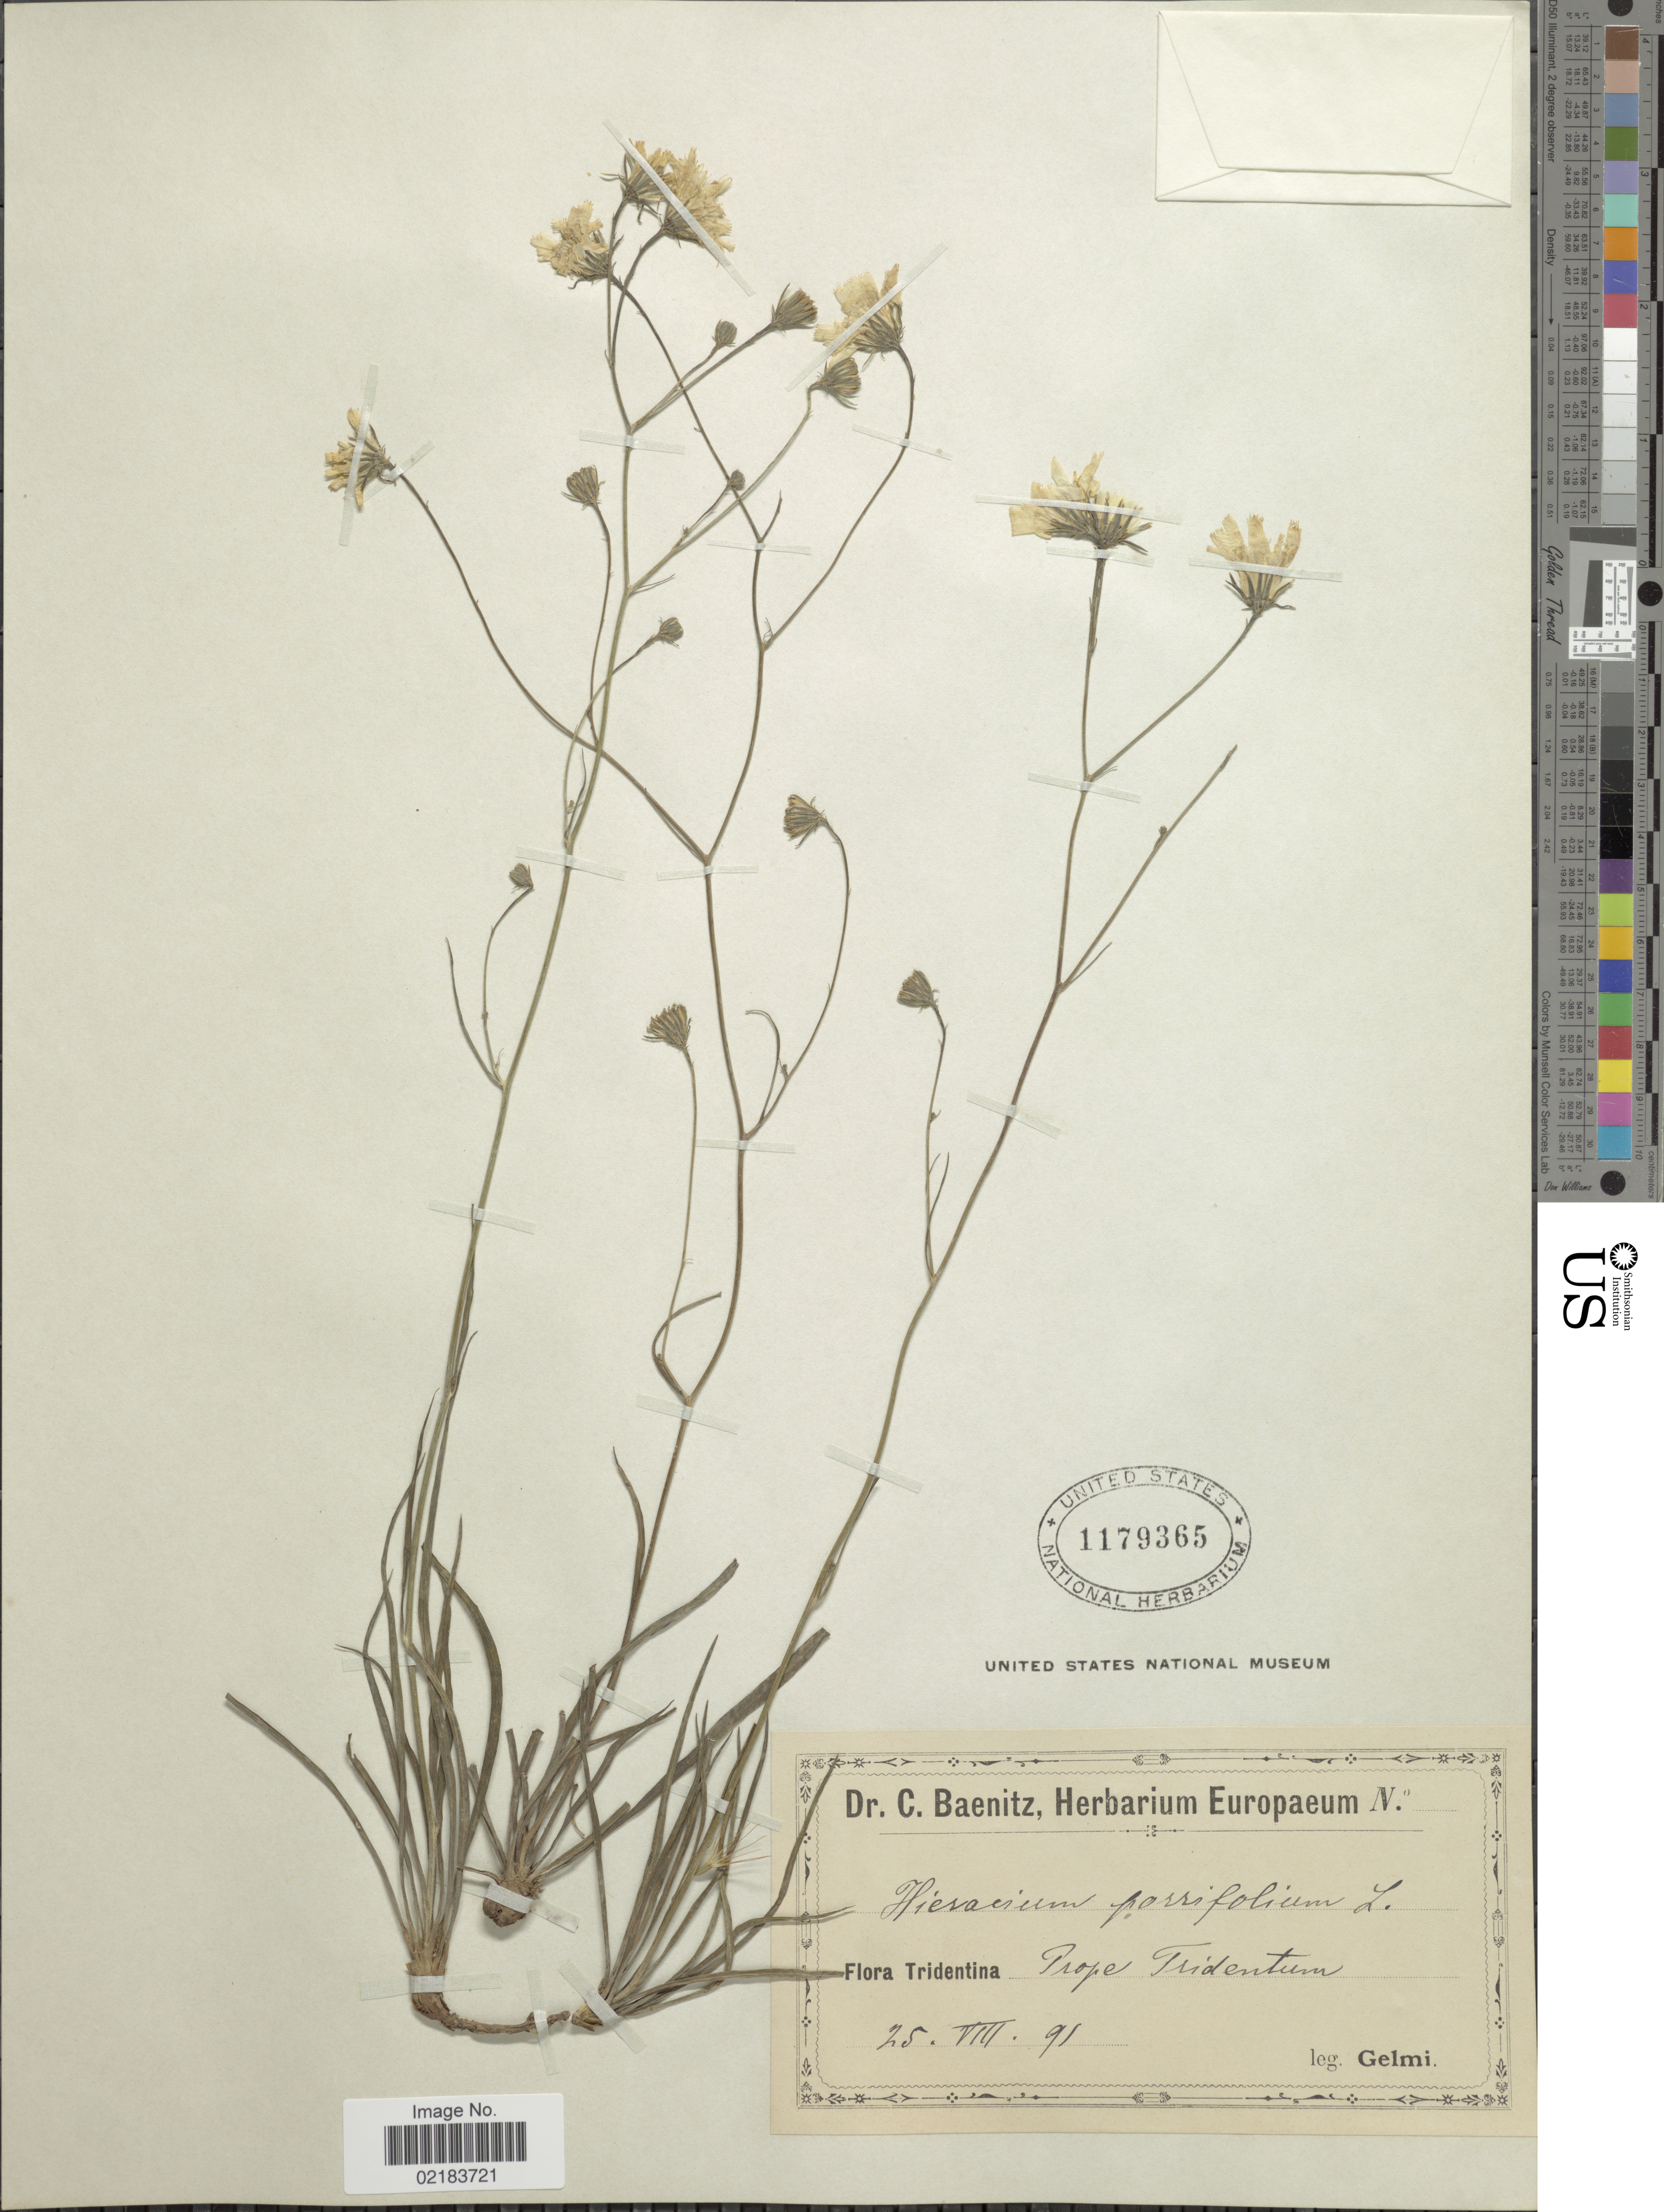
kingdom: Plantae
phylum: Tracheophyta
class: Magnoliopsida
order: Asterales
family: Asteraceae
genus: Hieracium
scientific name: Hieracium porrifolium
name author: L.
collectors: -. Gelmi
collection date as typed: Transcribed d/m/y: 25/8/91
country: Italy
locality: Tridentina Prope Tridentum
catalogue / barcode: US 1179365